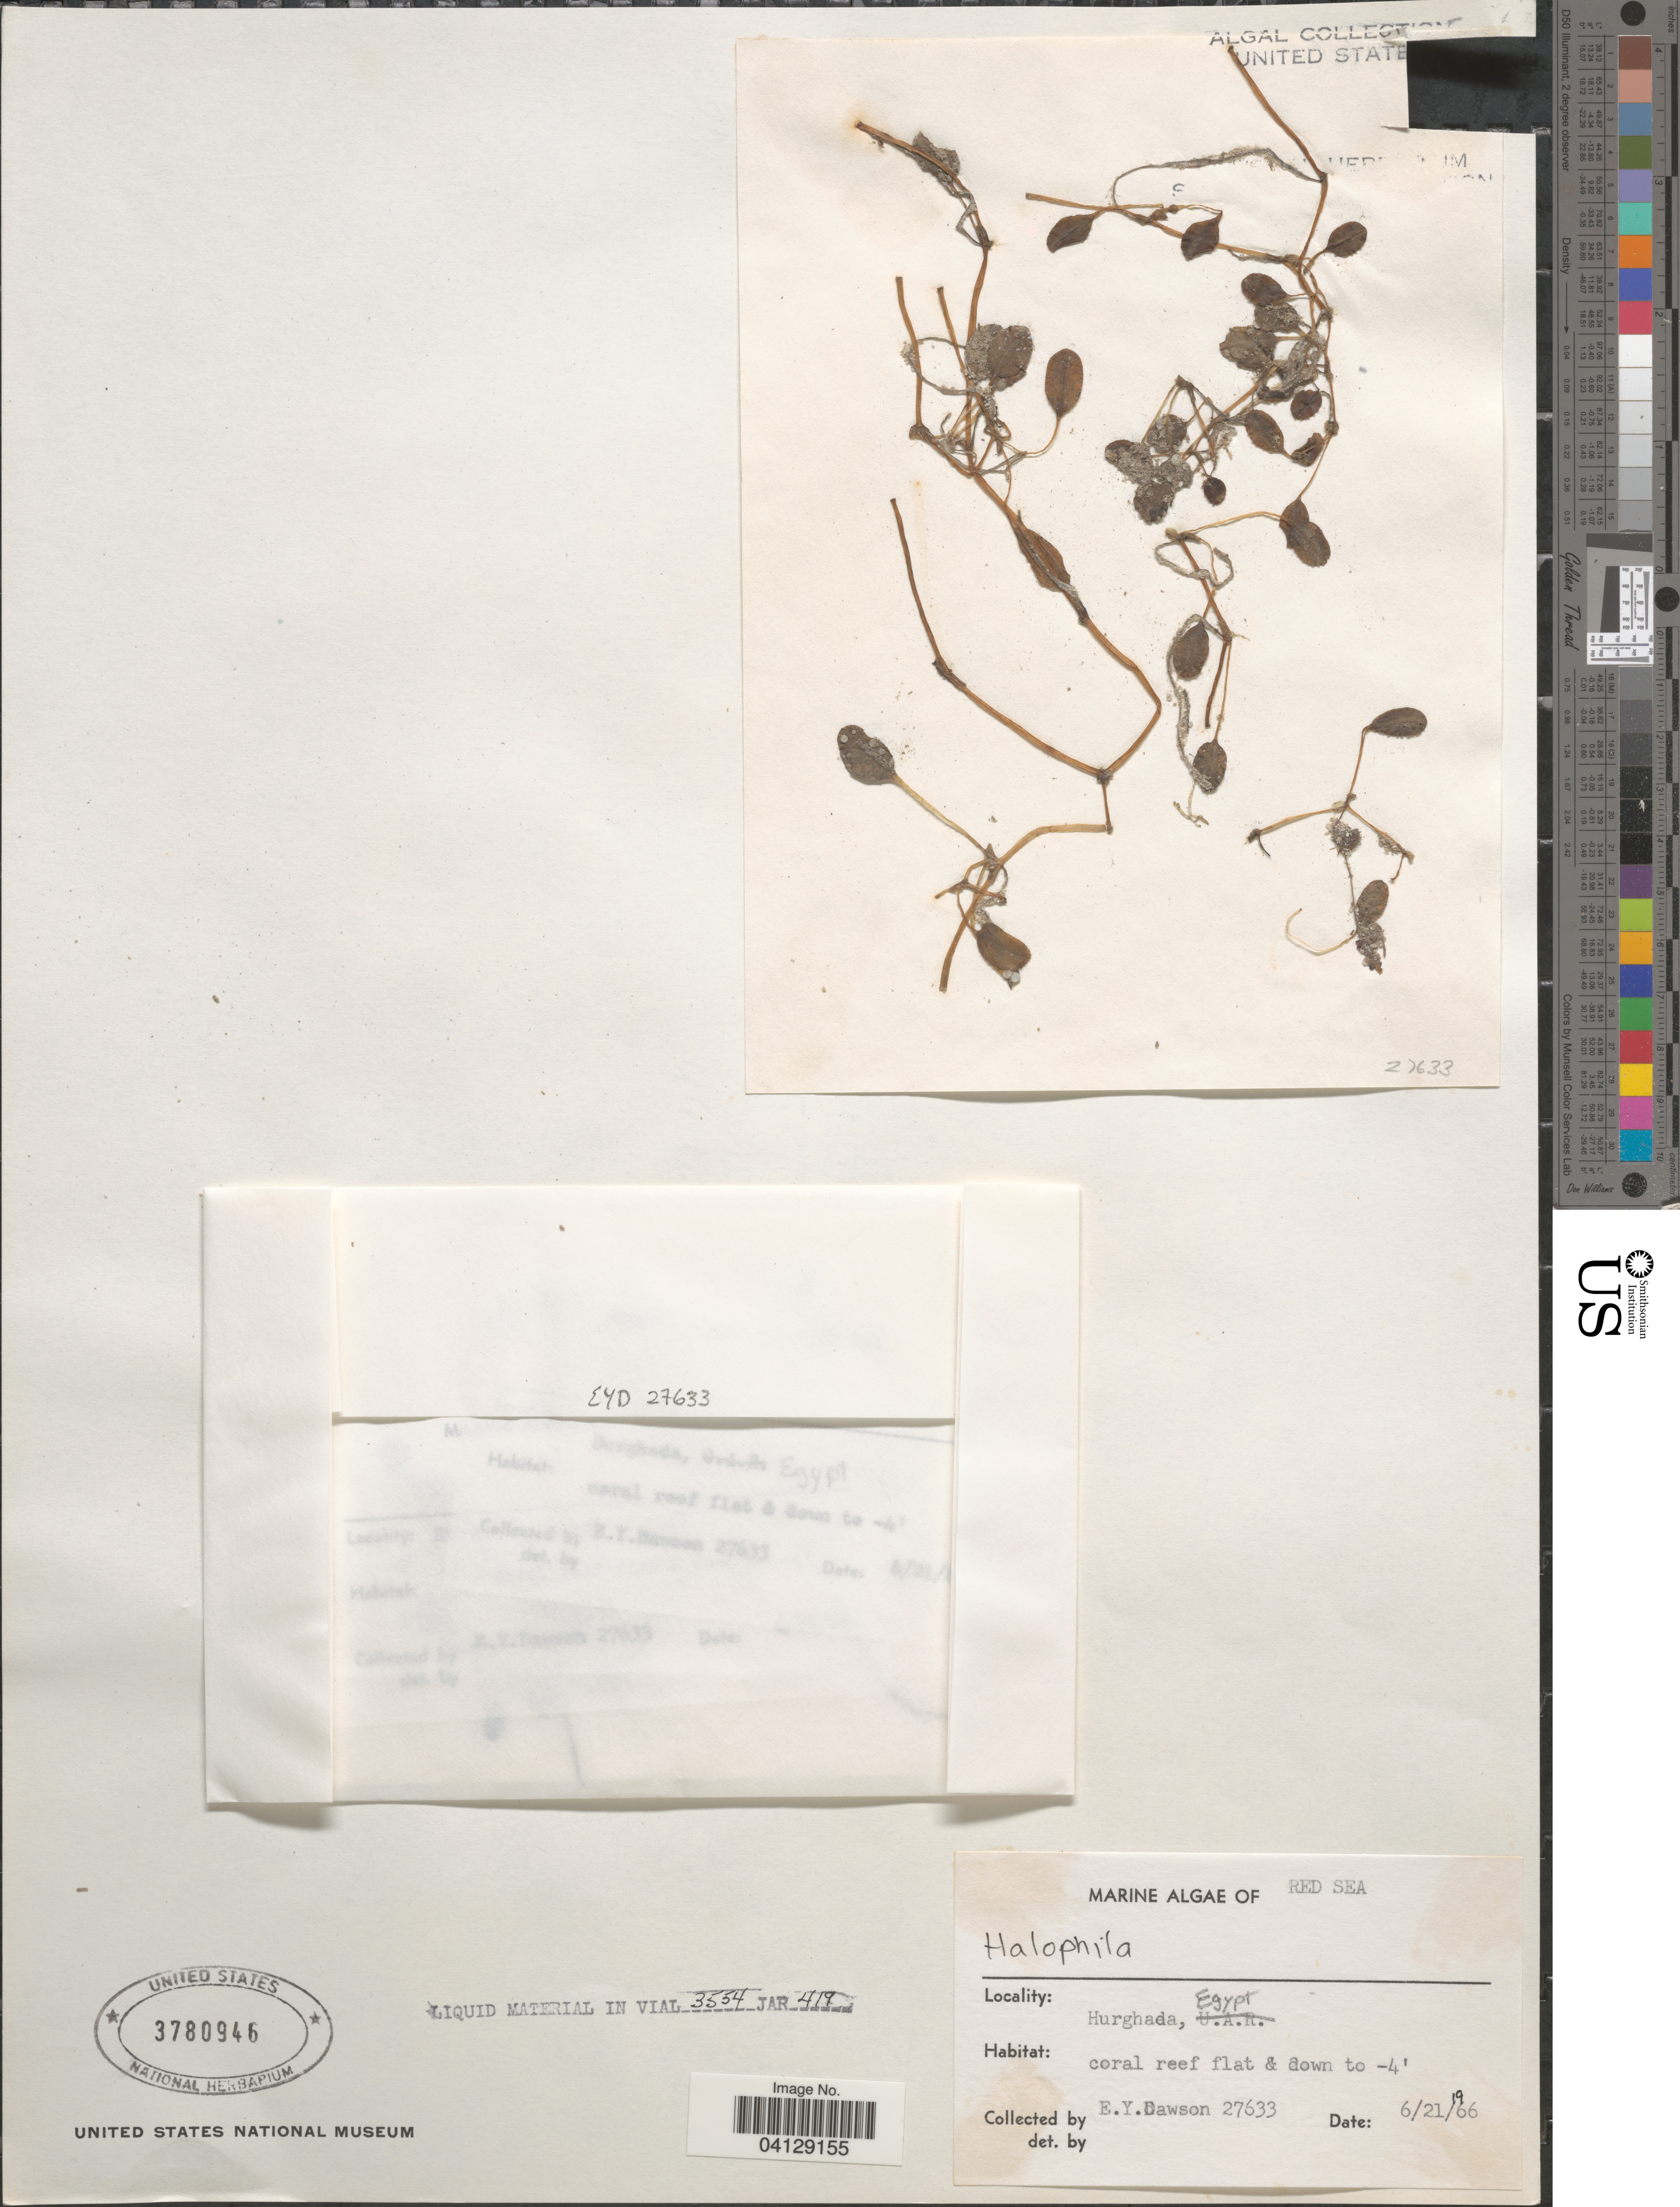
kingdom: Plantae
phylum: Tracheophyta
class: Liliopsida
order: Alismatales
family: Hydrocharitaceae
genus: Halophila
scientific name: Halophila sp.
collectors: E. Y. Dawson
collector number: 27633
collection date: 1966-06-21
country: Egypt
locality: Hurghada. Red Sea.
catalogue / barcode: US 3780946